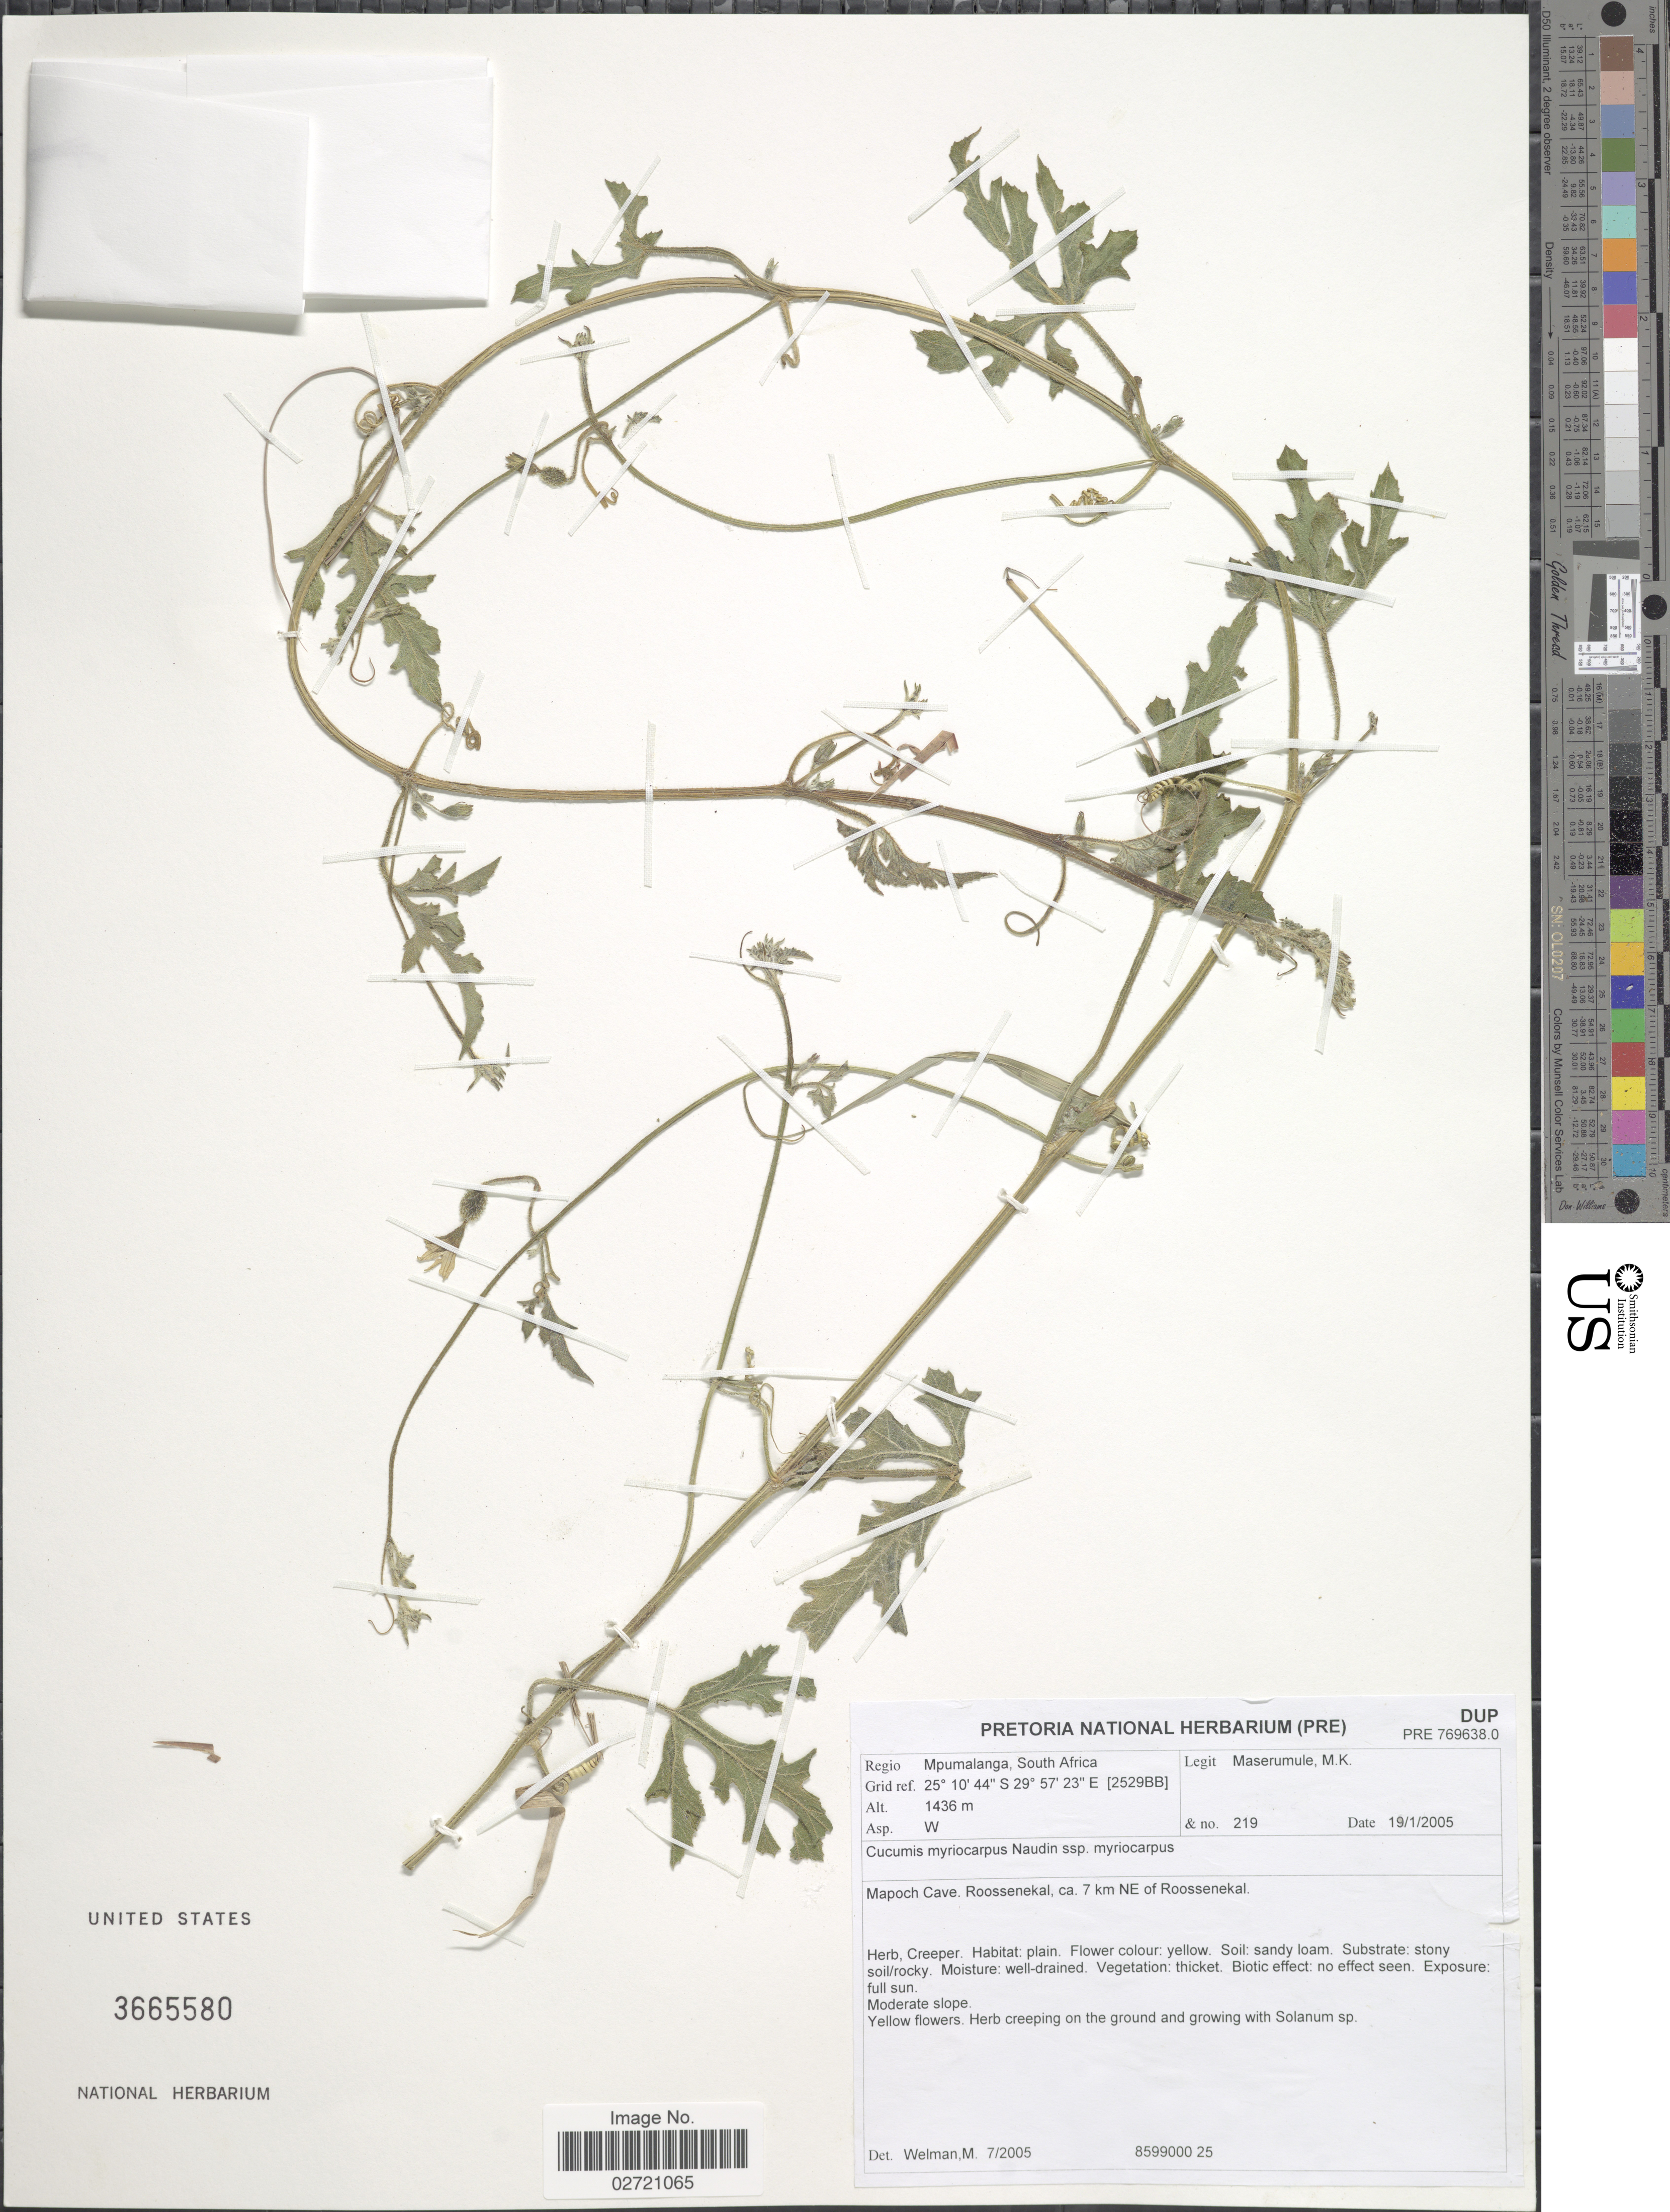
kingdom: Plantae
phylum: Tracheophyta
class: Magnoliopsida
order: Cucurbitales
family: Cucurbitaceae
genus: Cucumis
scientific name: Cucumis myriocarpus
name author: Naudin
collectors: M. Maserumule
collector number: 219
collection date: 2005-01-19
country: South Africa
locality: Regio Mpumalanga. Mapoch Cave, Roossenekal ca 7 km NE of Roossenekal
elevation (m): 1436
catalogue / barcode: US 3665580